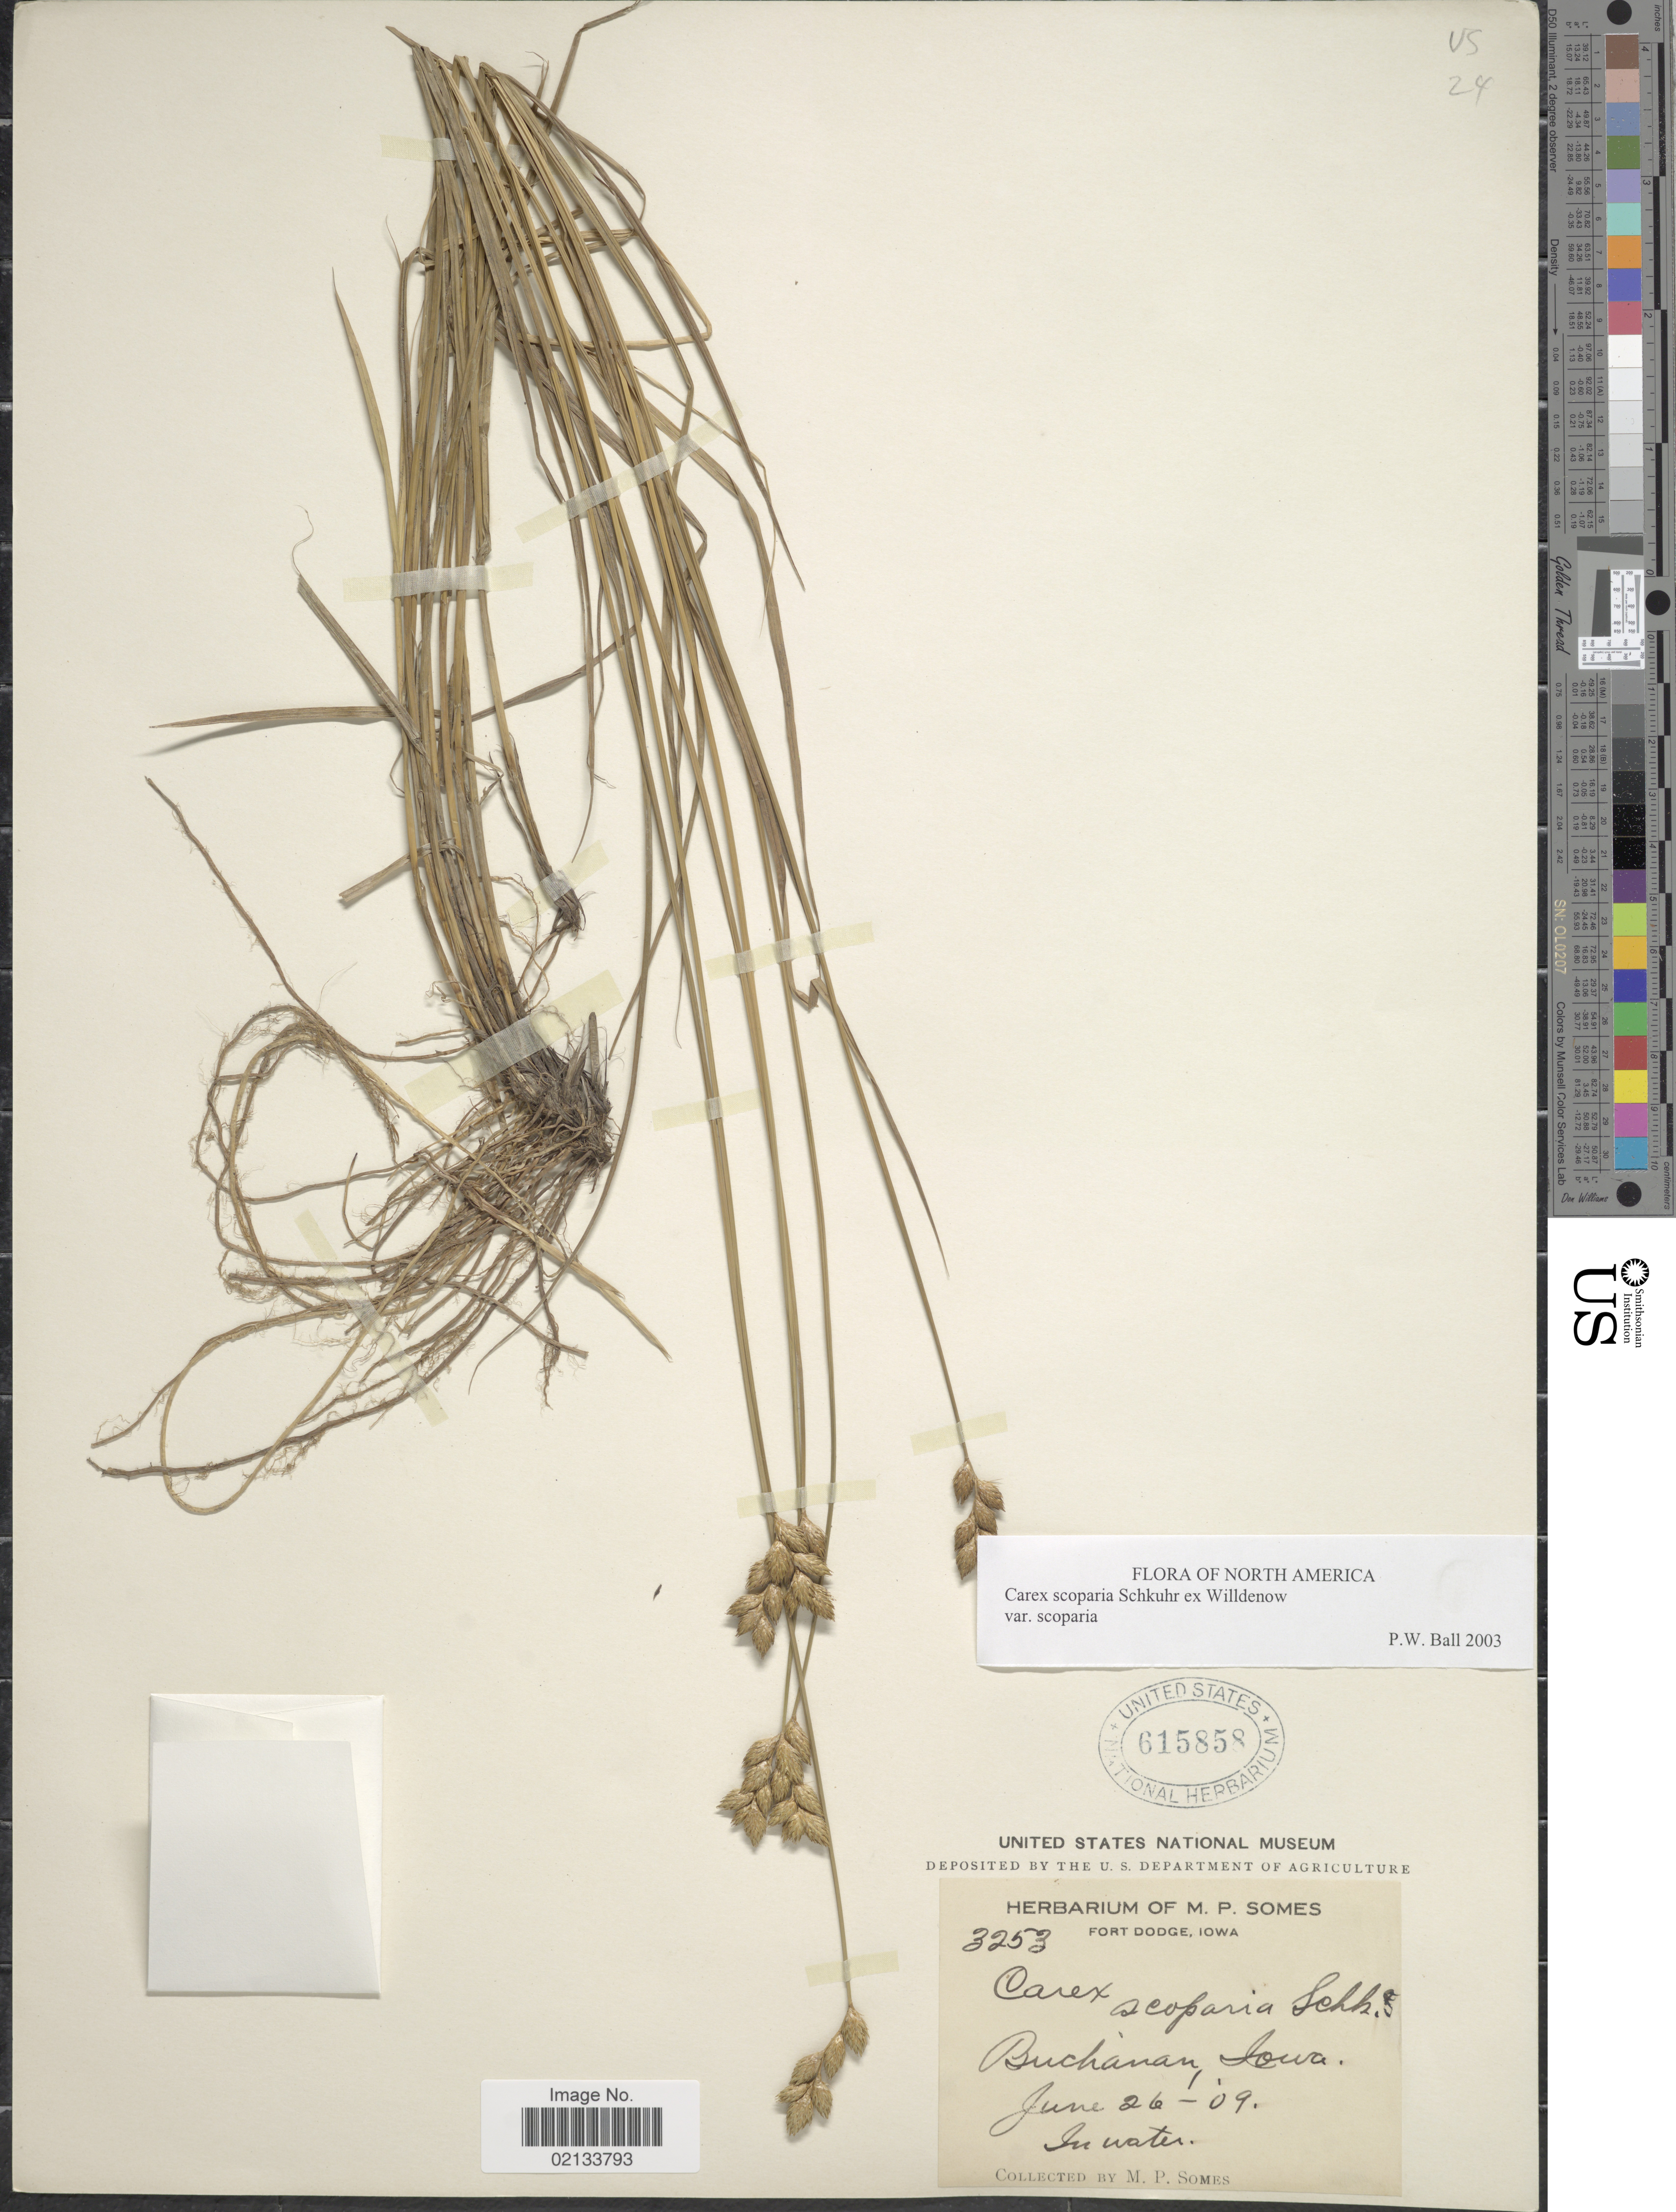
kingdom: Plantae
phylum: Tracheophyta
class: Liliopsida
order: Poales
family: Cyperaceae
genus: Carex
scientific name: Carex scoparia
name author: Schkuhr ex Willd.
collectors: M. Somes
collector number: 3253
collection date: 1909-06-26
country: United States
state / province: Iowa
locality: Buchanan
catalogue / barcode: US 615858